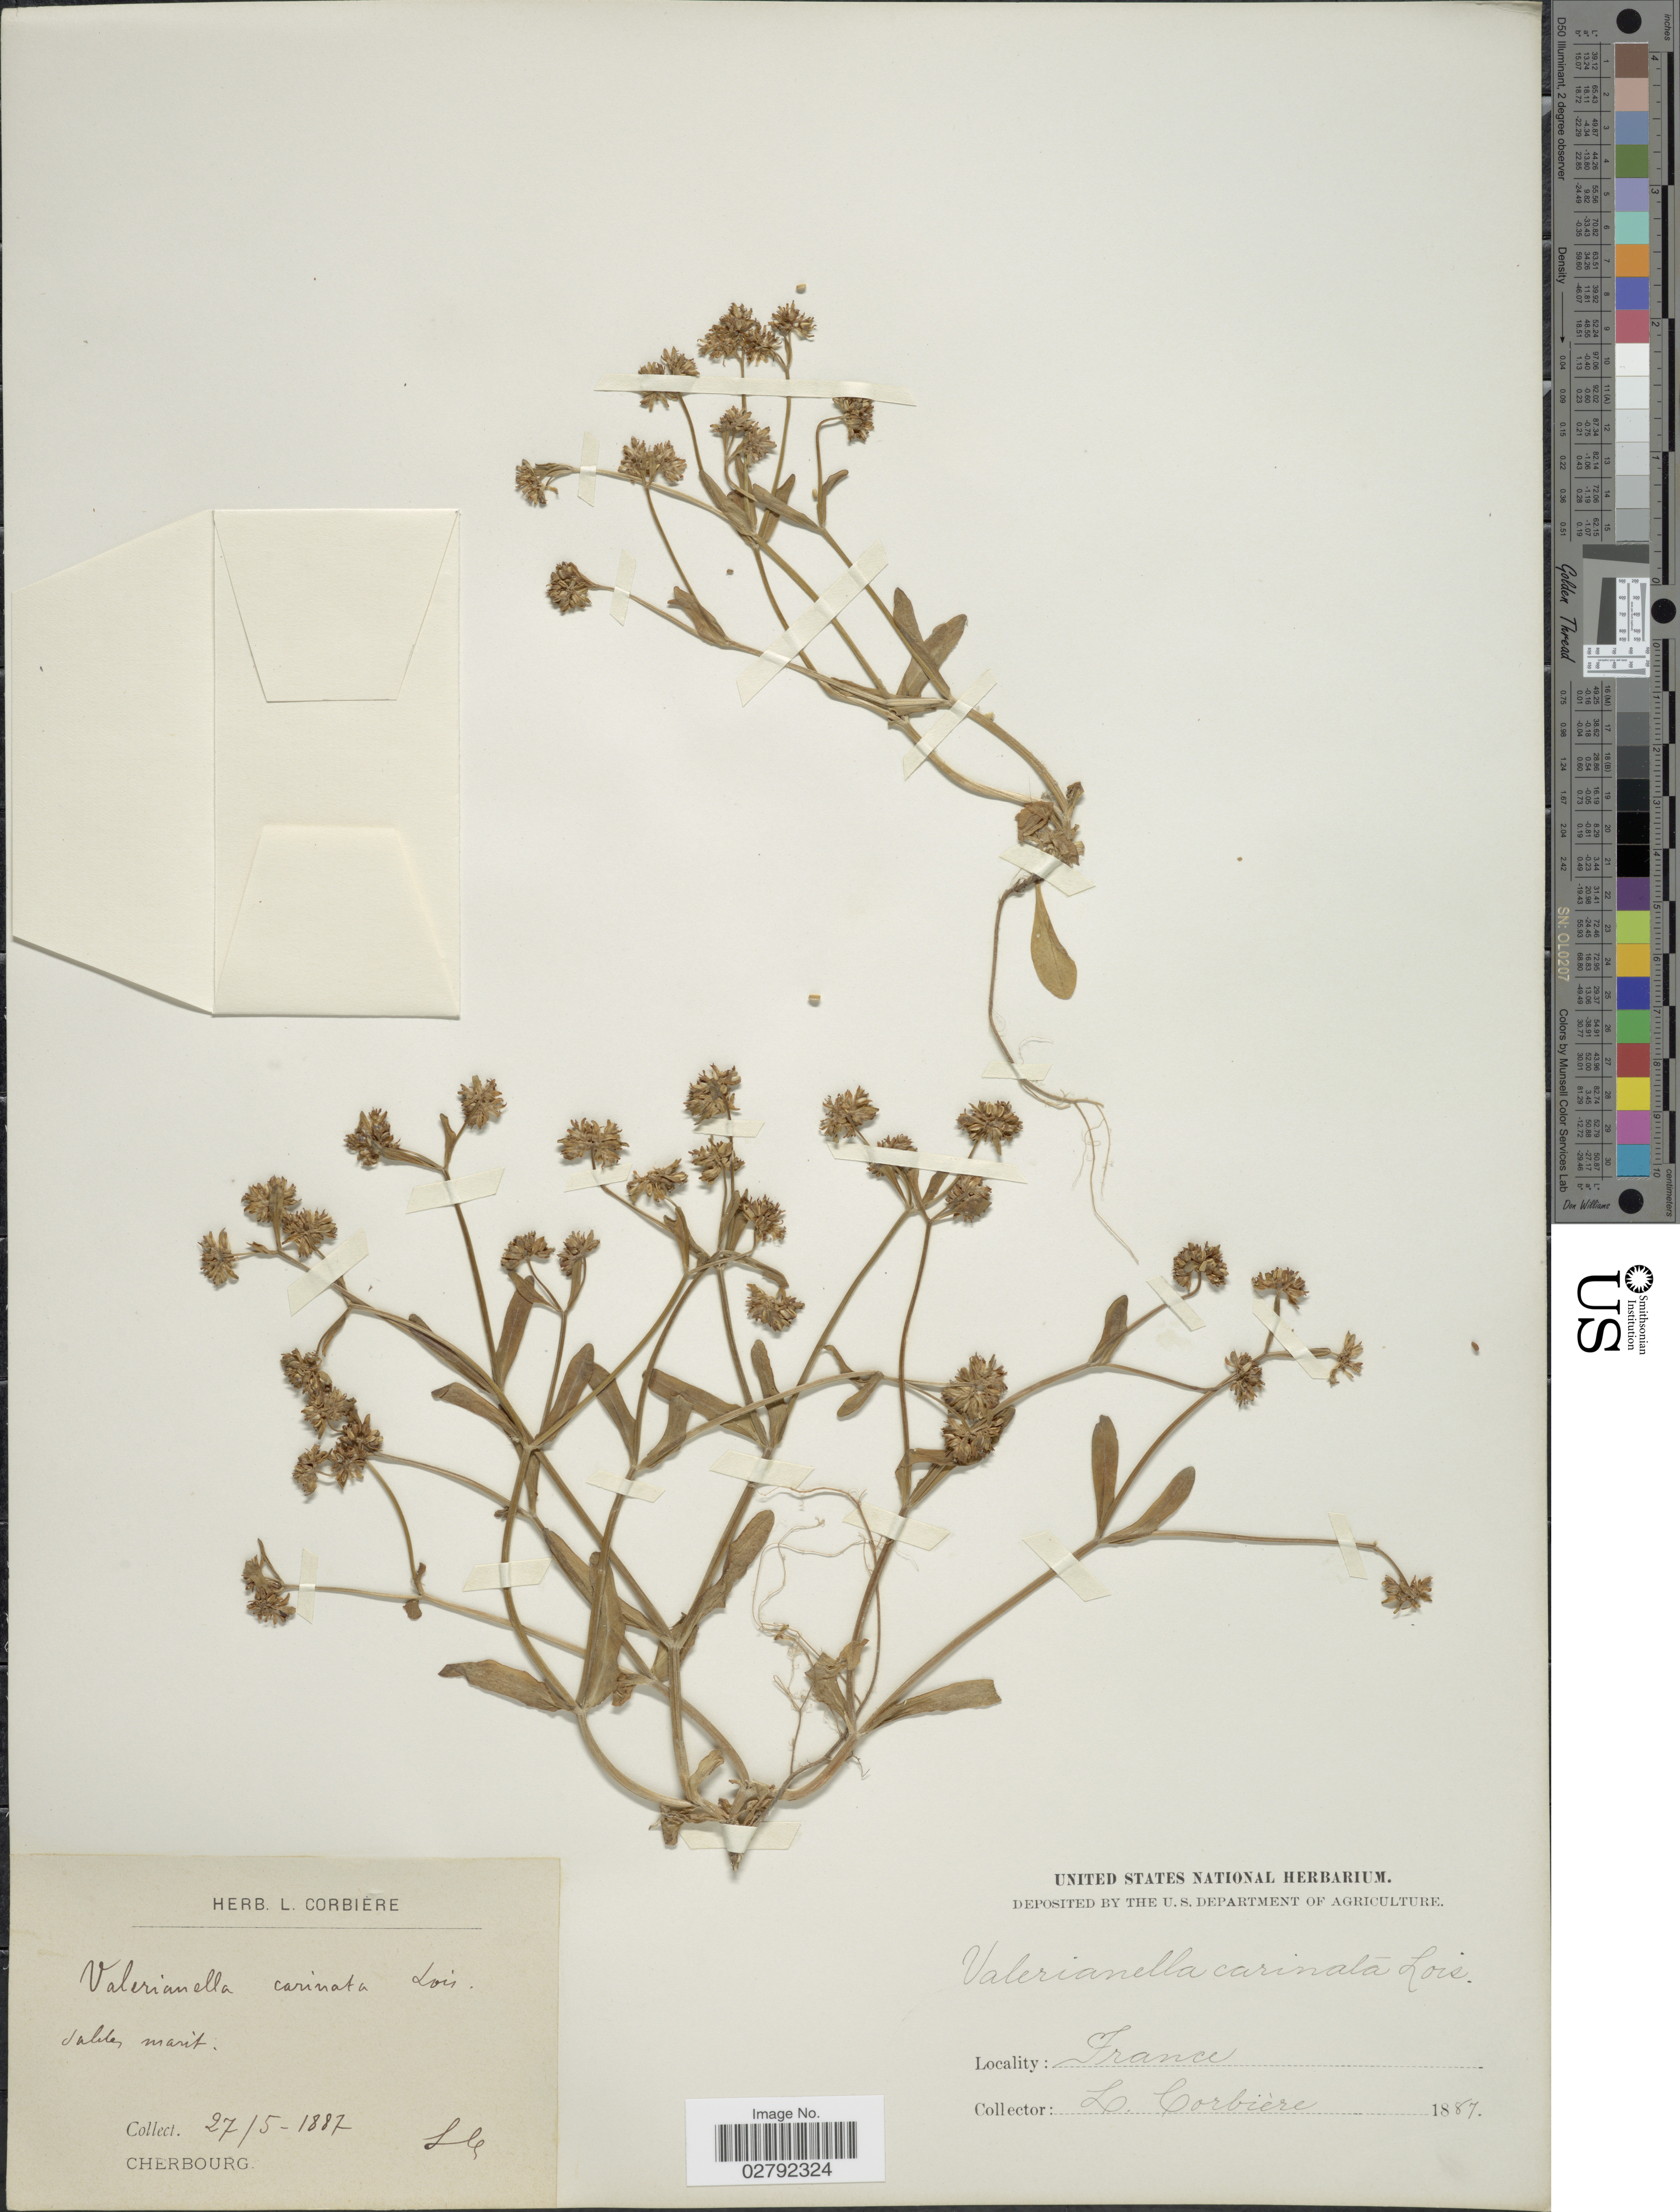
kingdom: Plantae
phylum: Tracheophyta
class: Magnoliopsida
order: Dipsacales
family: Caprifoliaceae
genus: Valerianella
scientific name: Valerianella carinata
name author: Loisel.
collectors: L. Corbière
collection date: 1887-05-27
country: France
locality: Sables marit. Cherbourg.